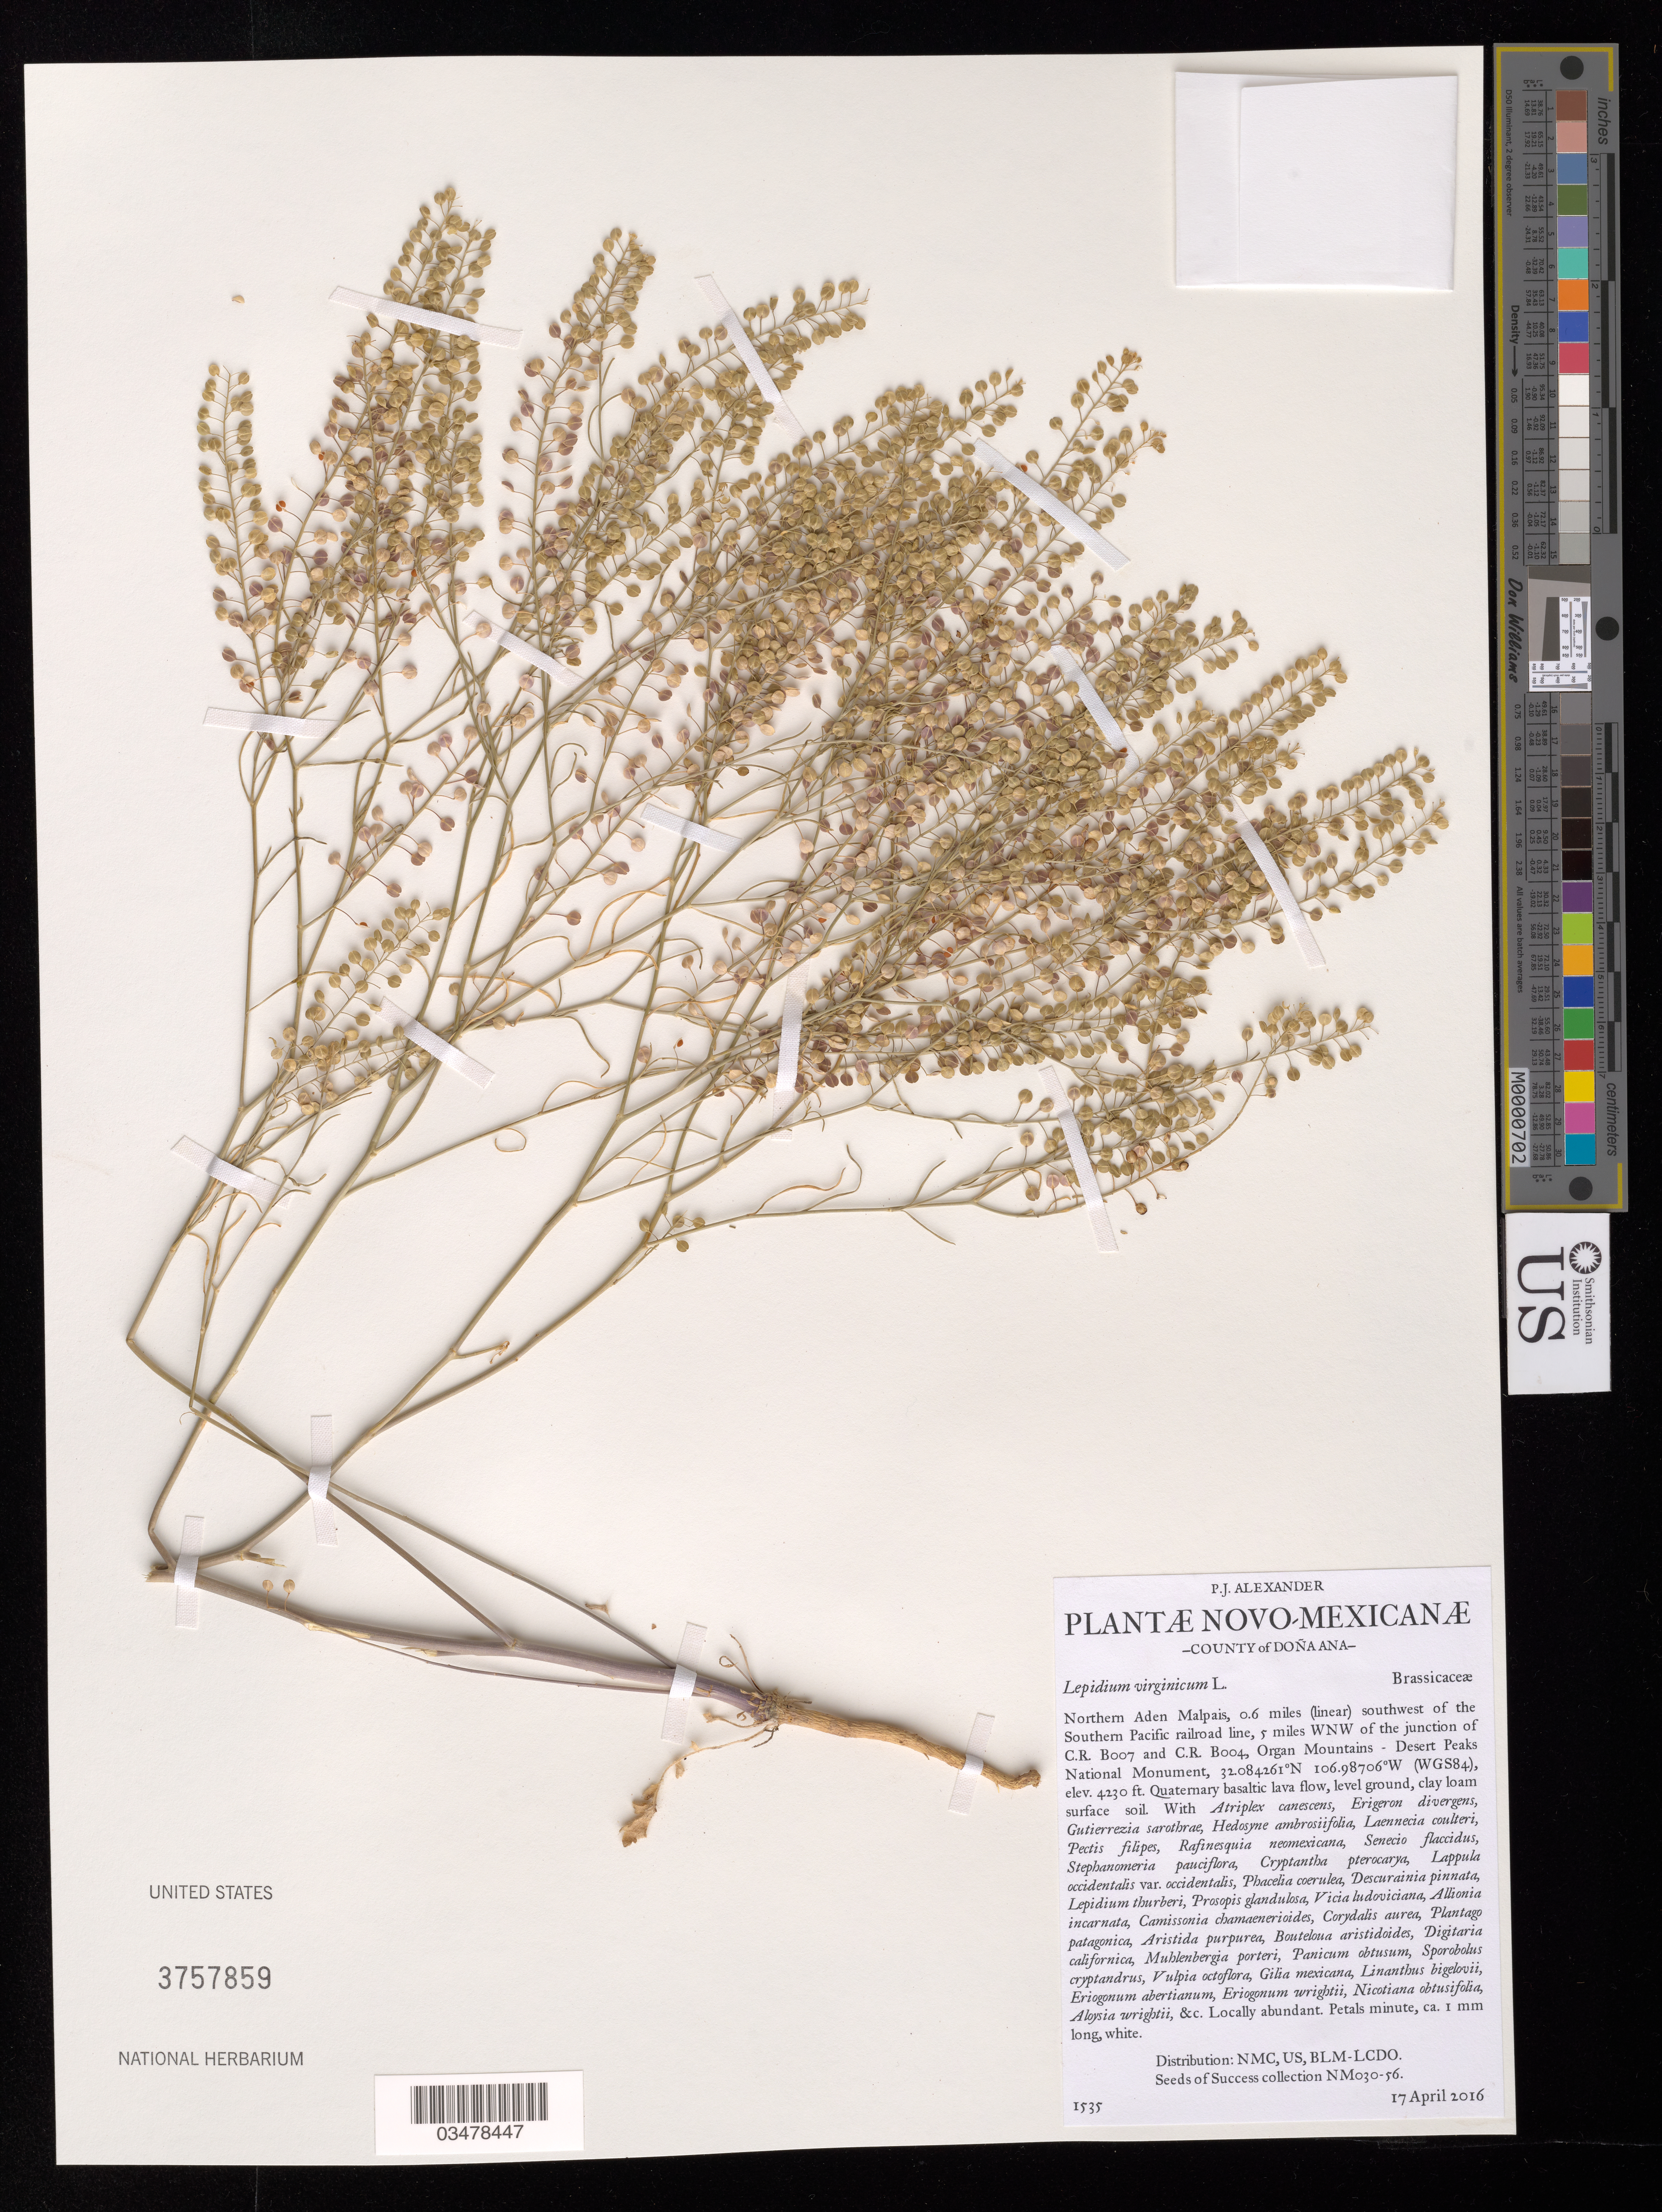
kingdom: Plantae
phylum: Tracheophyta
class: Magnoliopsida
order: Brassicales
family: Brassicaceae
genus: Lepidium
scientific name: Lepidium virginicum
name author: L.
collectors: P. Alexander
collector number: NM030-056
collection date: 2016-04-17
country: United States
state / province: New Mexico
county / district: Dona Ana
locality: Allotment 03056, Afton. Northern Aden Malpais. Organ Mtns-Desert Peaks National Monument.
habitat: Ecological site: Malpais (R042XB037NM). Clay loam surface soil. With Atriplex canescens, Pectis filipes, Aristida purpurea, etc.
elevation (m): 1289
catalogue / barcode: US 3757859